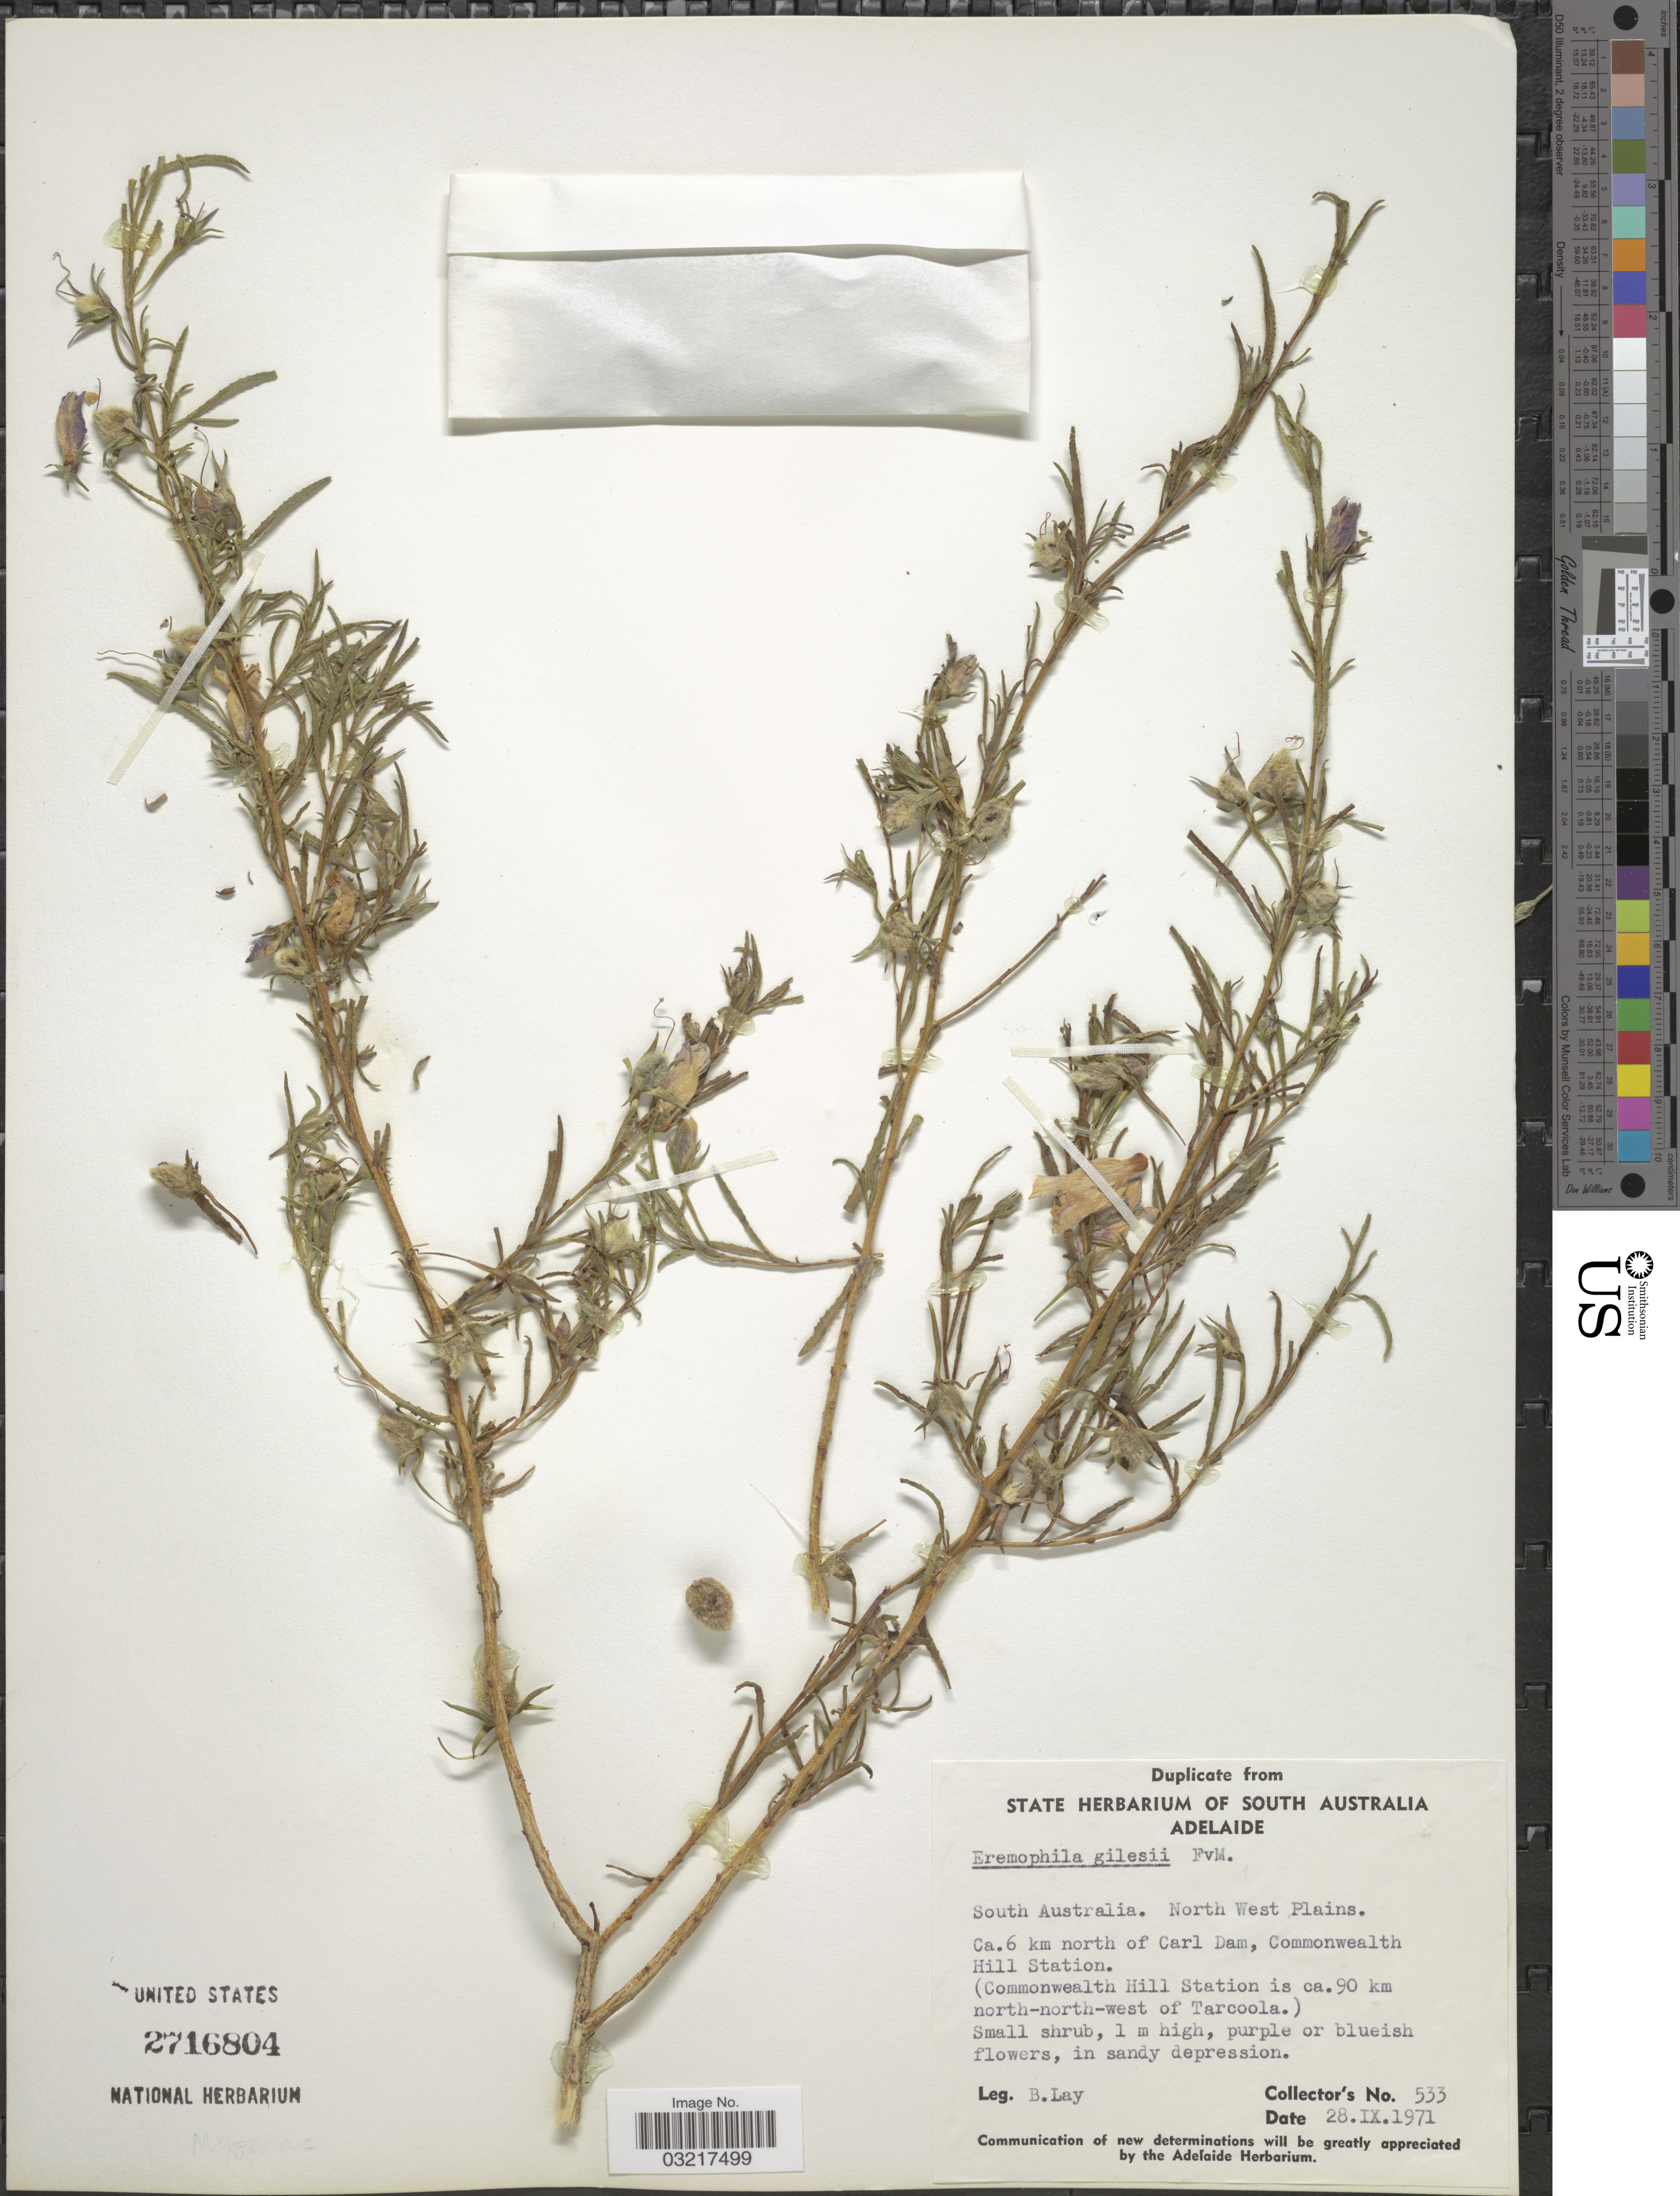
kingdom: Plantae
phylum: Tracheophyta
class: Magnoliopsida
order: Lamiales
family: Scrophulariaceae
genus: Eremophila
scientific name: Eremophila gilesii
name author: F. Muell.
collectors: B. Lay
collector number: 533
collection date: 1971-09-28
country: Australia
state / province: South Australia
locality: Ca.6 km north of Carl Dam, Commonwealth Hill Station. (Commonwealth Hill Station is ca. 90 km north-north-west of Tarcoola.).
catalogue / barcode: US 2716804